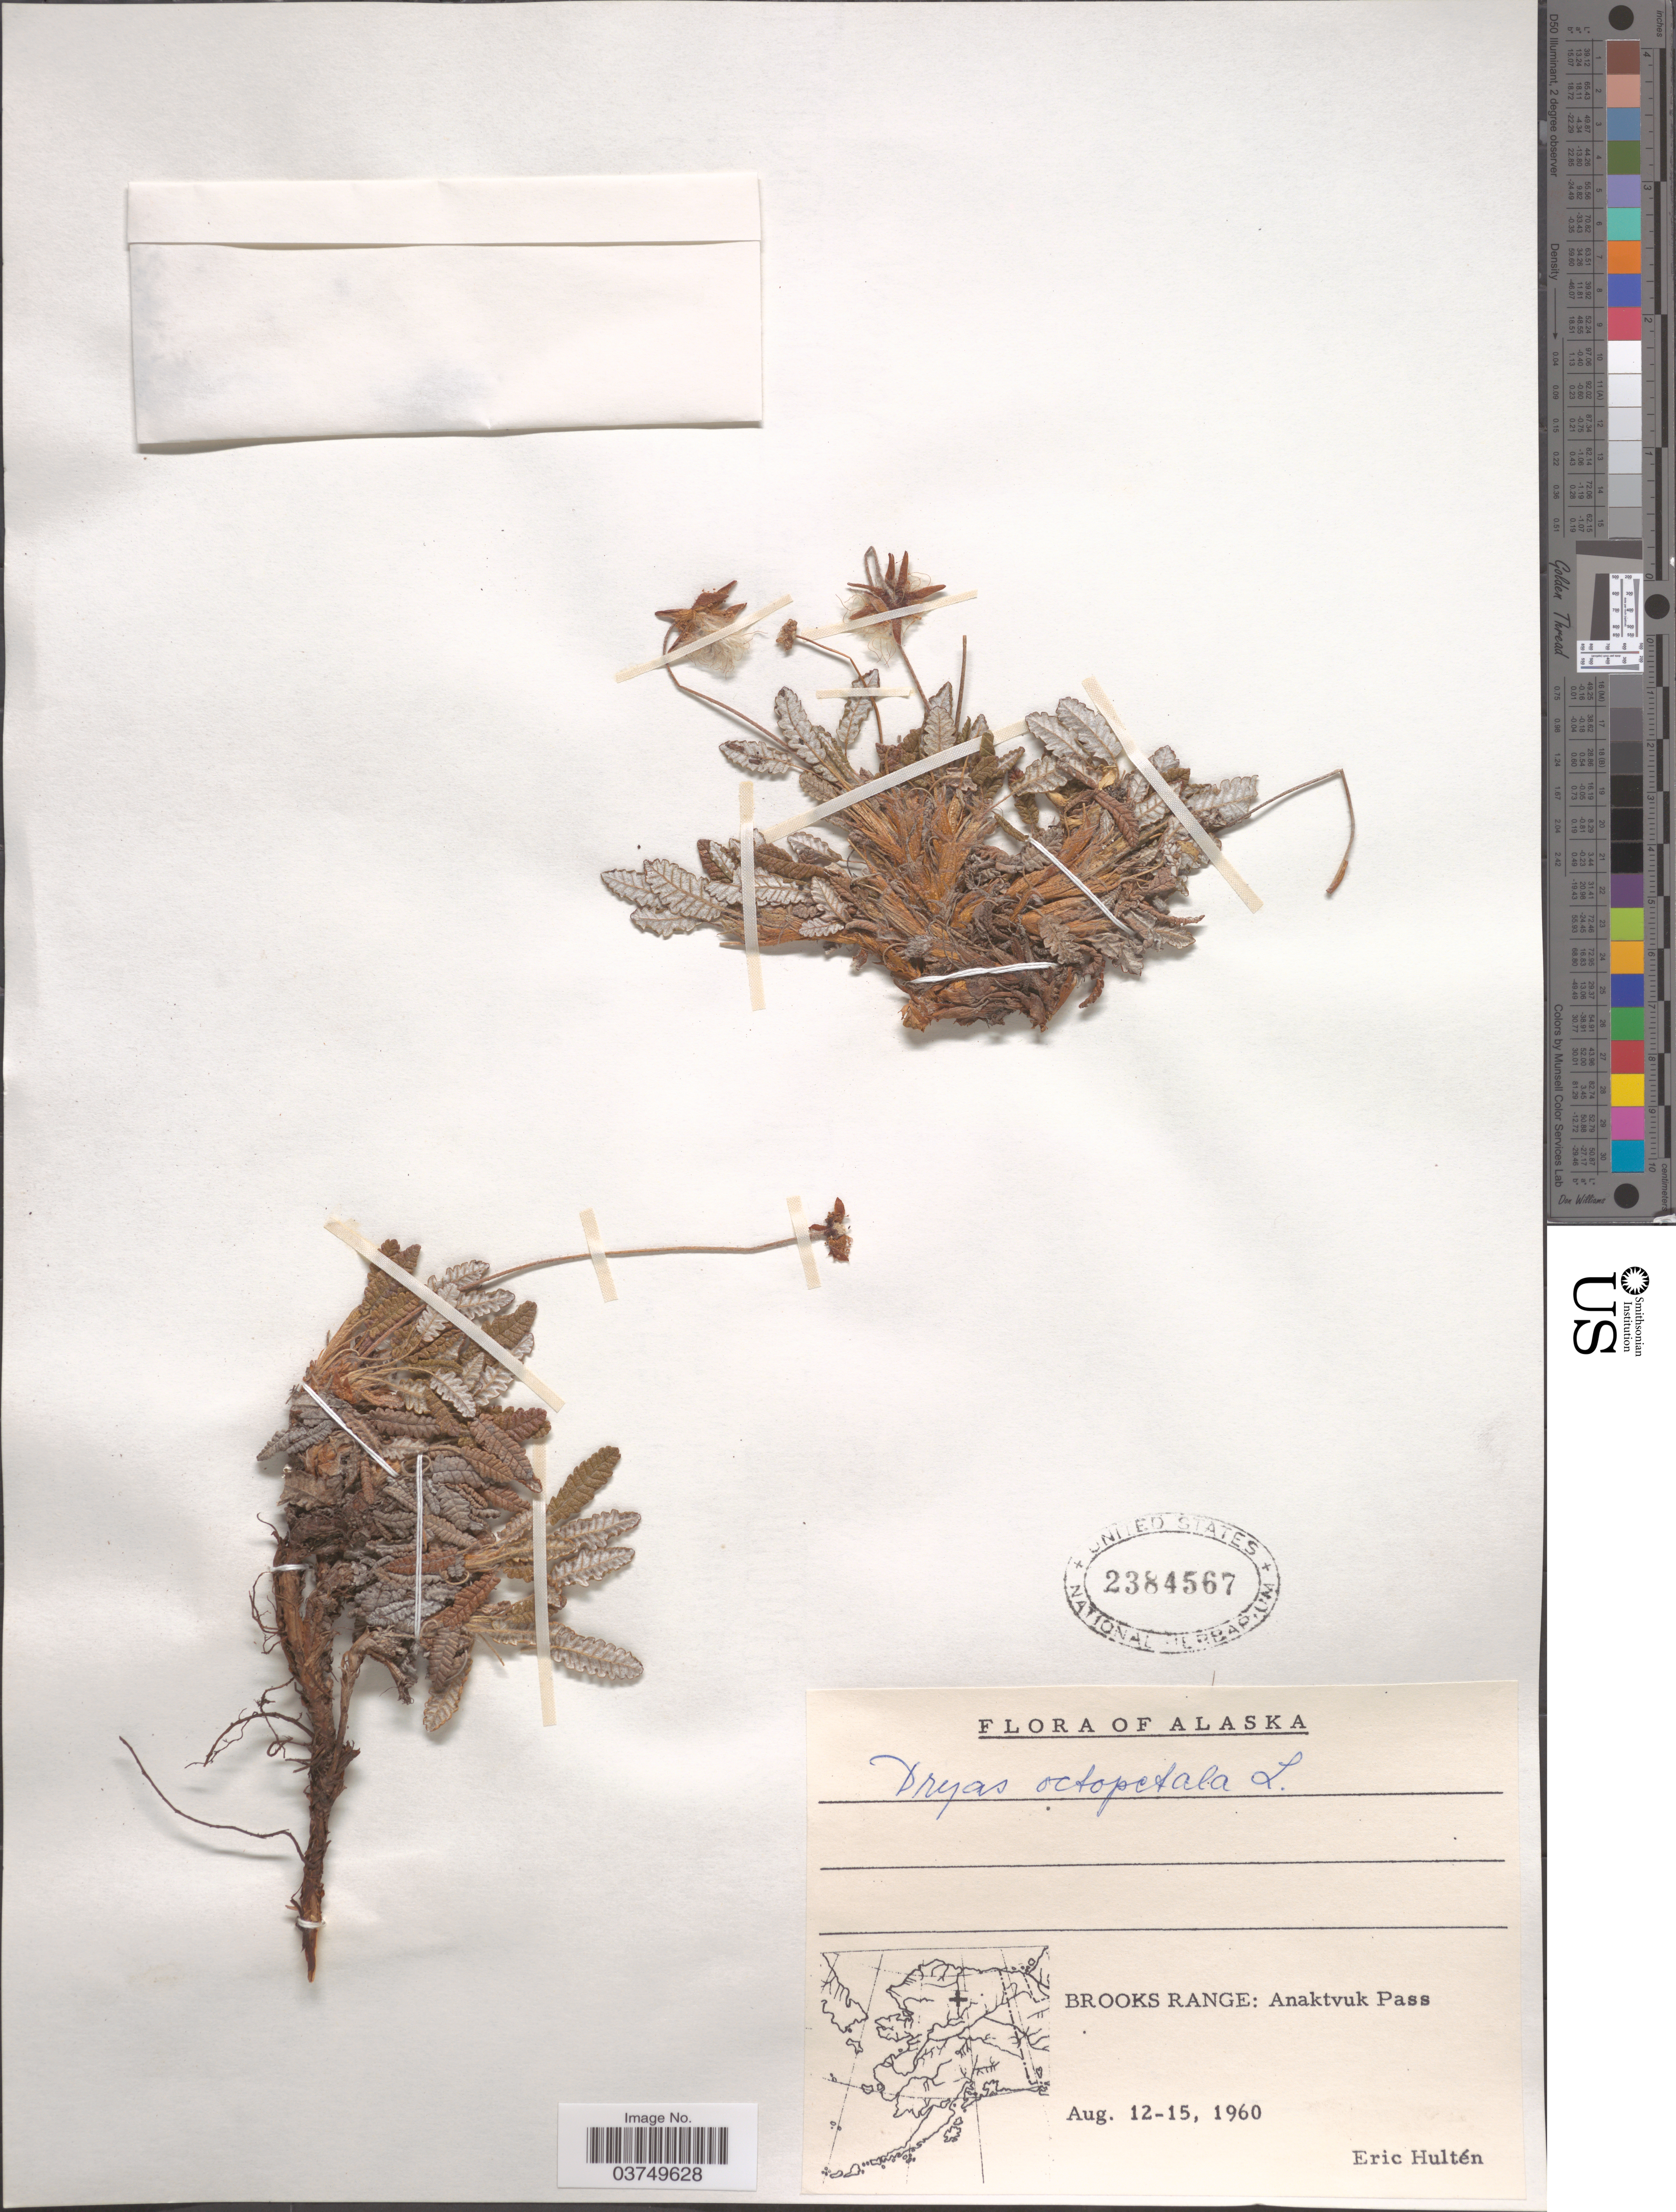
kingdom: Plantae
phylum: Tracheophyta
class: Magnoliopsida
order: Rosales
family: Rosaceae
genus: Dryas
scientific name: Dryas octopetala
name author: L.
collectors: E. G. Hultén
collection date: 1960-08-12/1960-08-15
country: United States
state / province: Alaska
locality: Brooks Range: Anaktvuk Pass.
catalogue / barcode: US 2384567